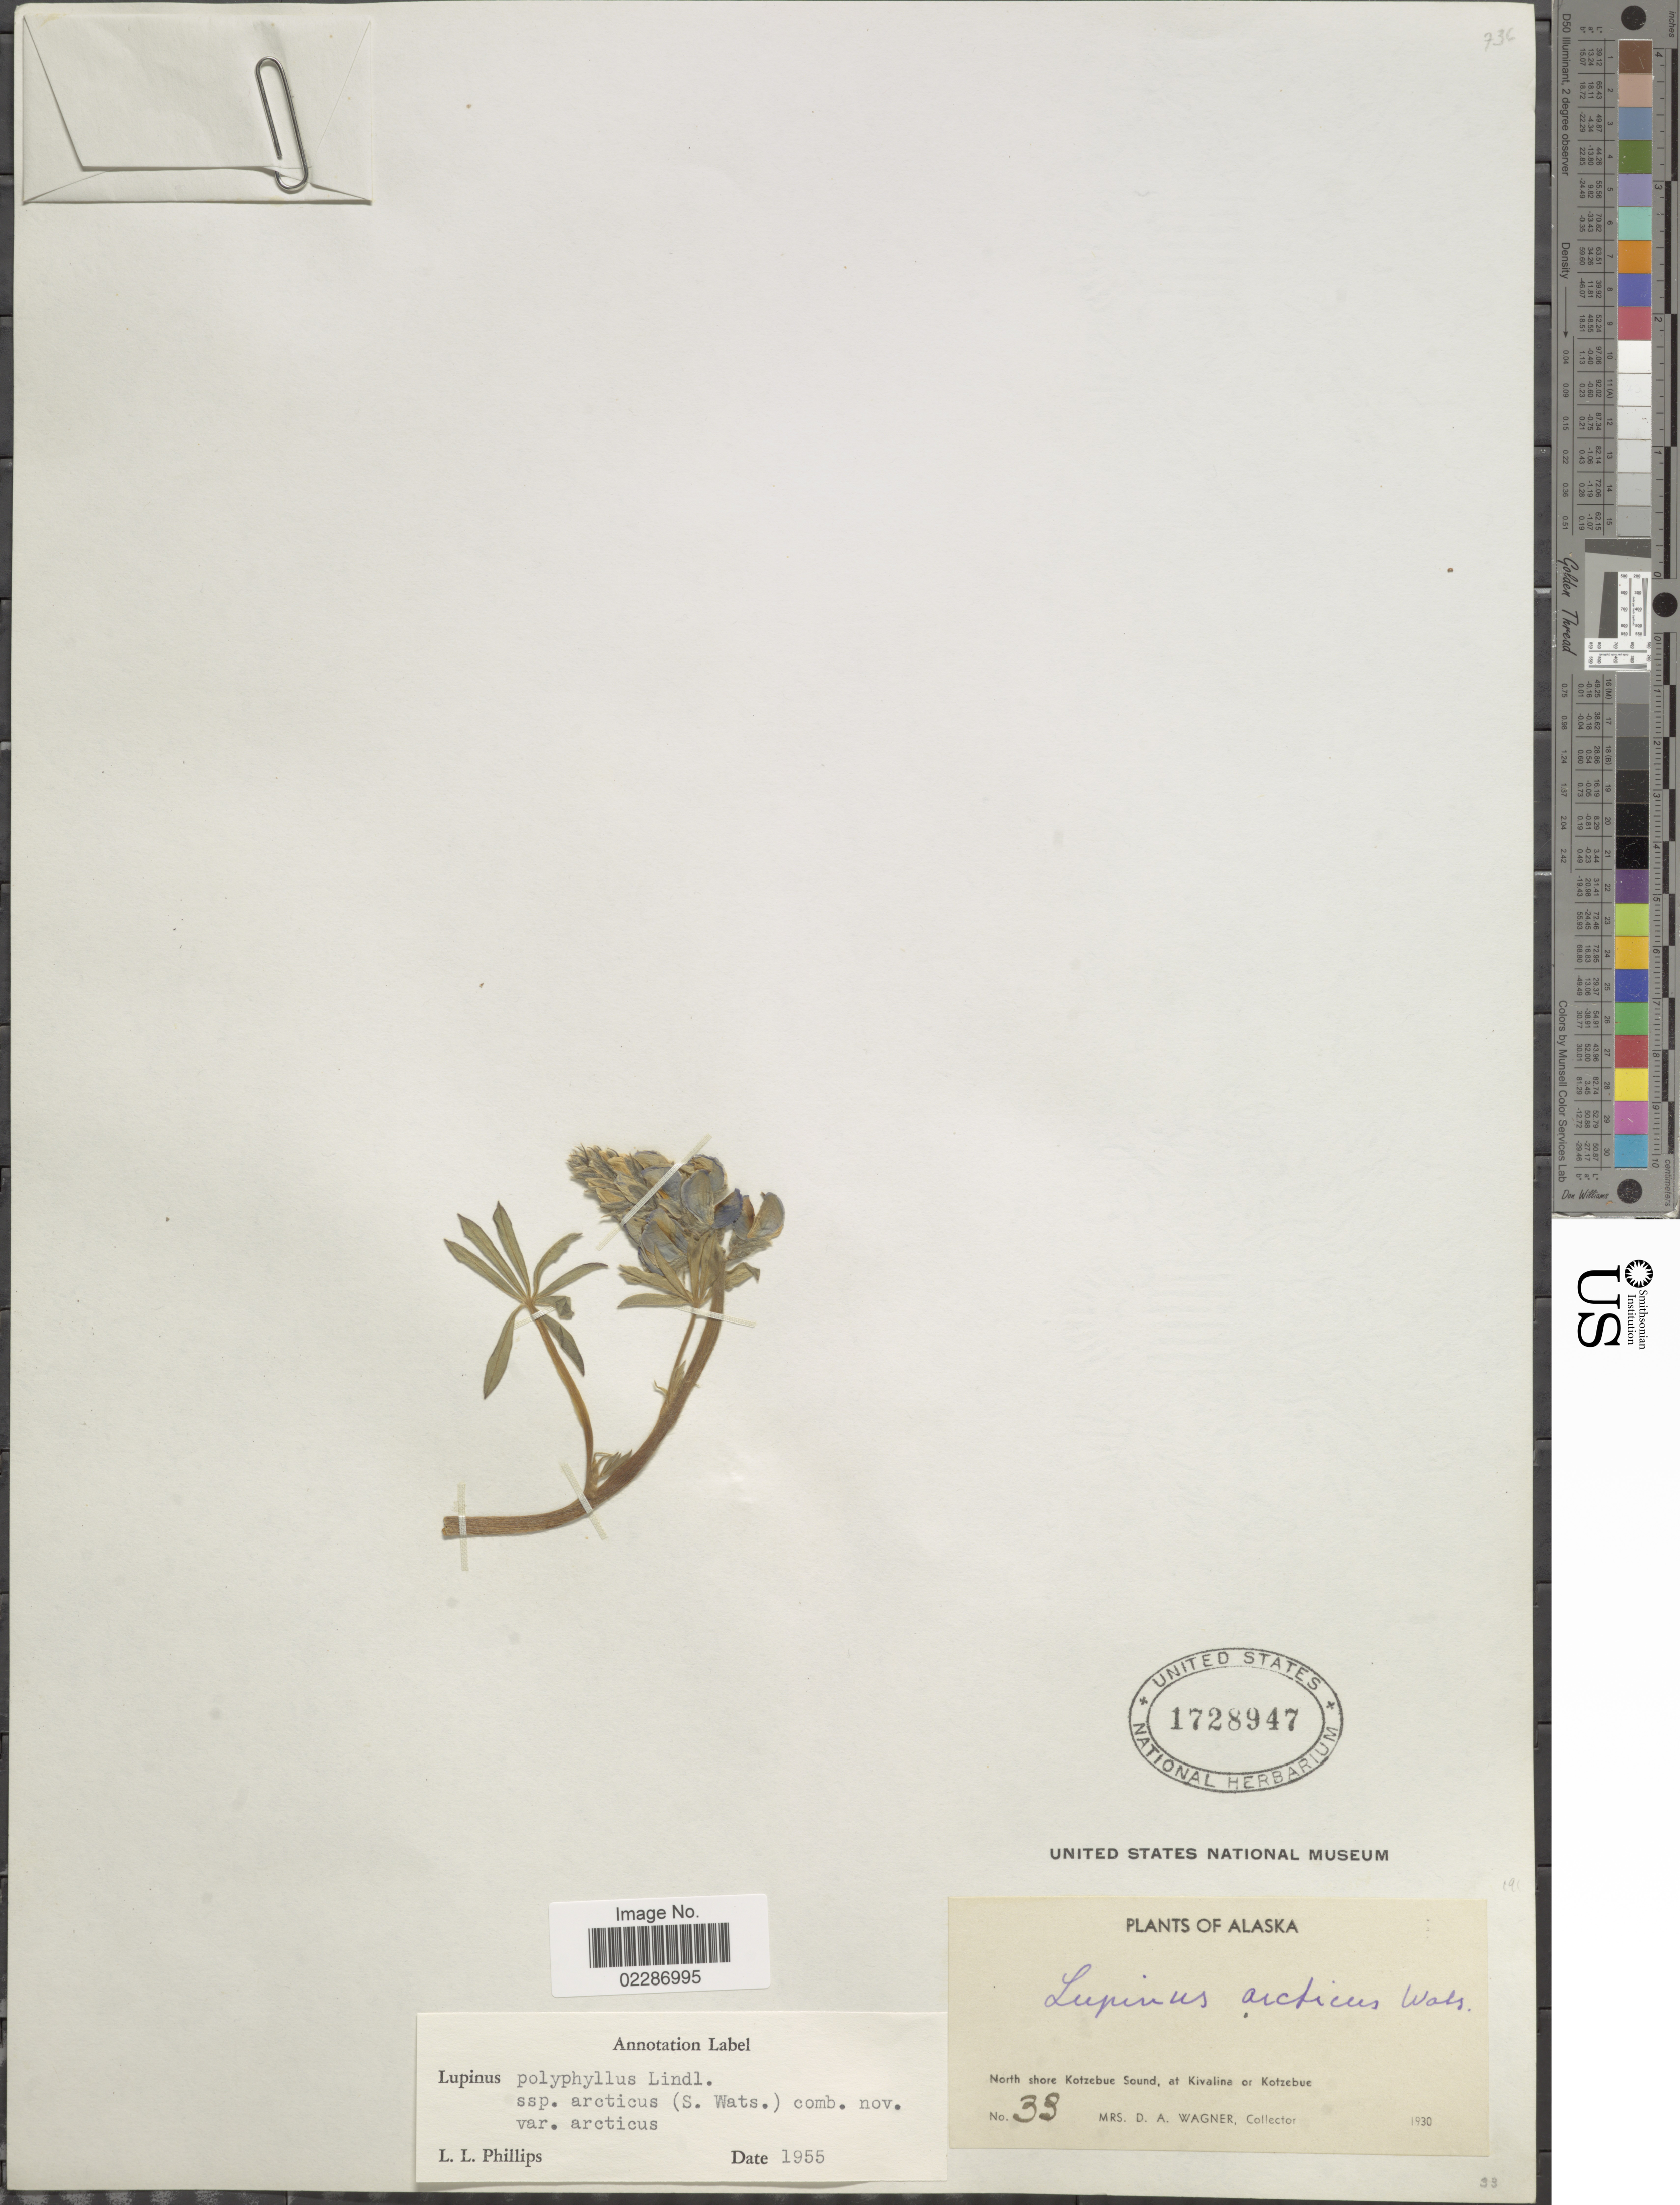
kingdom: Plantae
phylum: Tracheophyta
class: Magnoliopsida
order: Fabales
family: Fabaceae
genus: Lupinus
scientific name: Lupinus arcticus subsp. arcticus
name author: S. Watson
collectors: D. Wagner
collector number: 33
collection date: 1930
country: United States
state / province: Alaska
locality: North shore Kotzehue Sound, at Kivalina or Kotzebue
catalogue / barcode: US 1728947